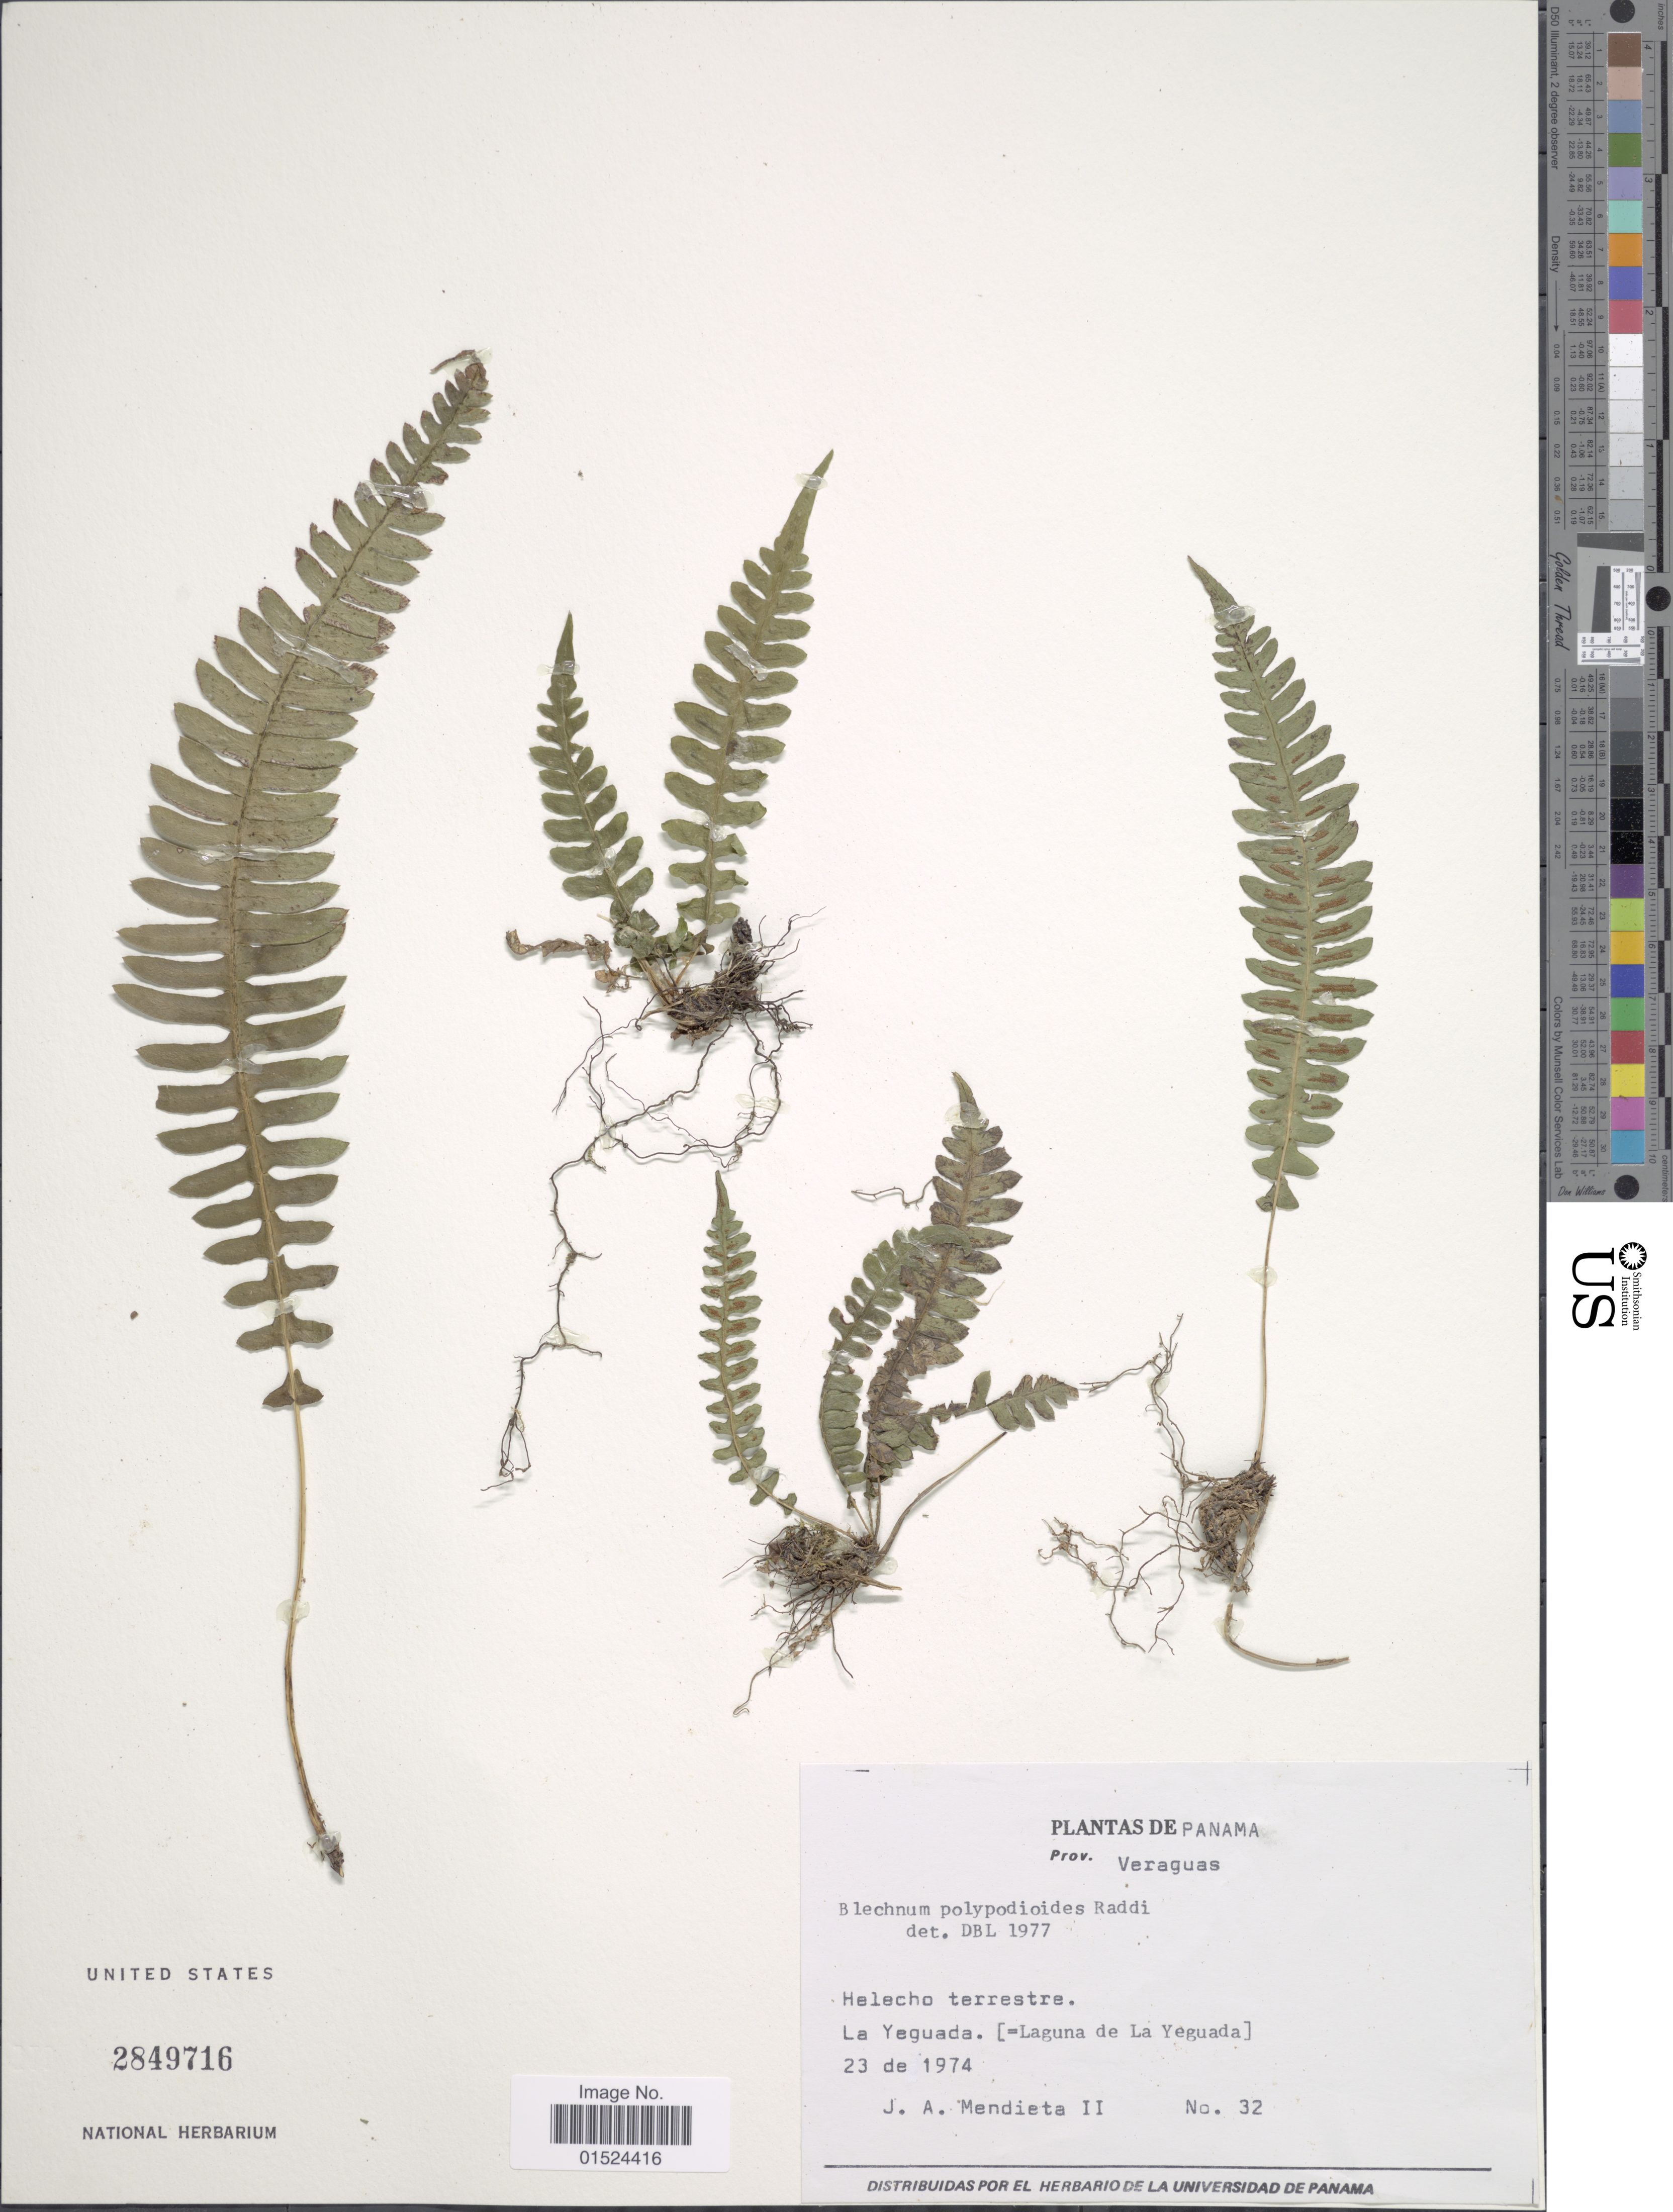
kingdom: Plantae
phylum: Tracheophyta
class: Polypodiopsida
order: Polypodiales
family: Blechnaceae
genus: Blechnum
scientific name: Blechnum polypodioides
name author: Raddi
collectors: J. Mendieta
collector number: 32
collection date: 1974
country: Panama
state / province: Veraguas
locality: La Yeguada [=Laguna de La Yeguada]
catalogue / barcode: US 2849716